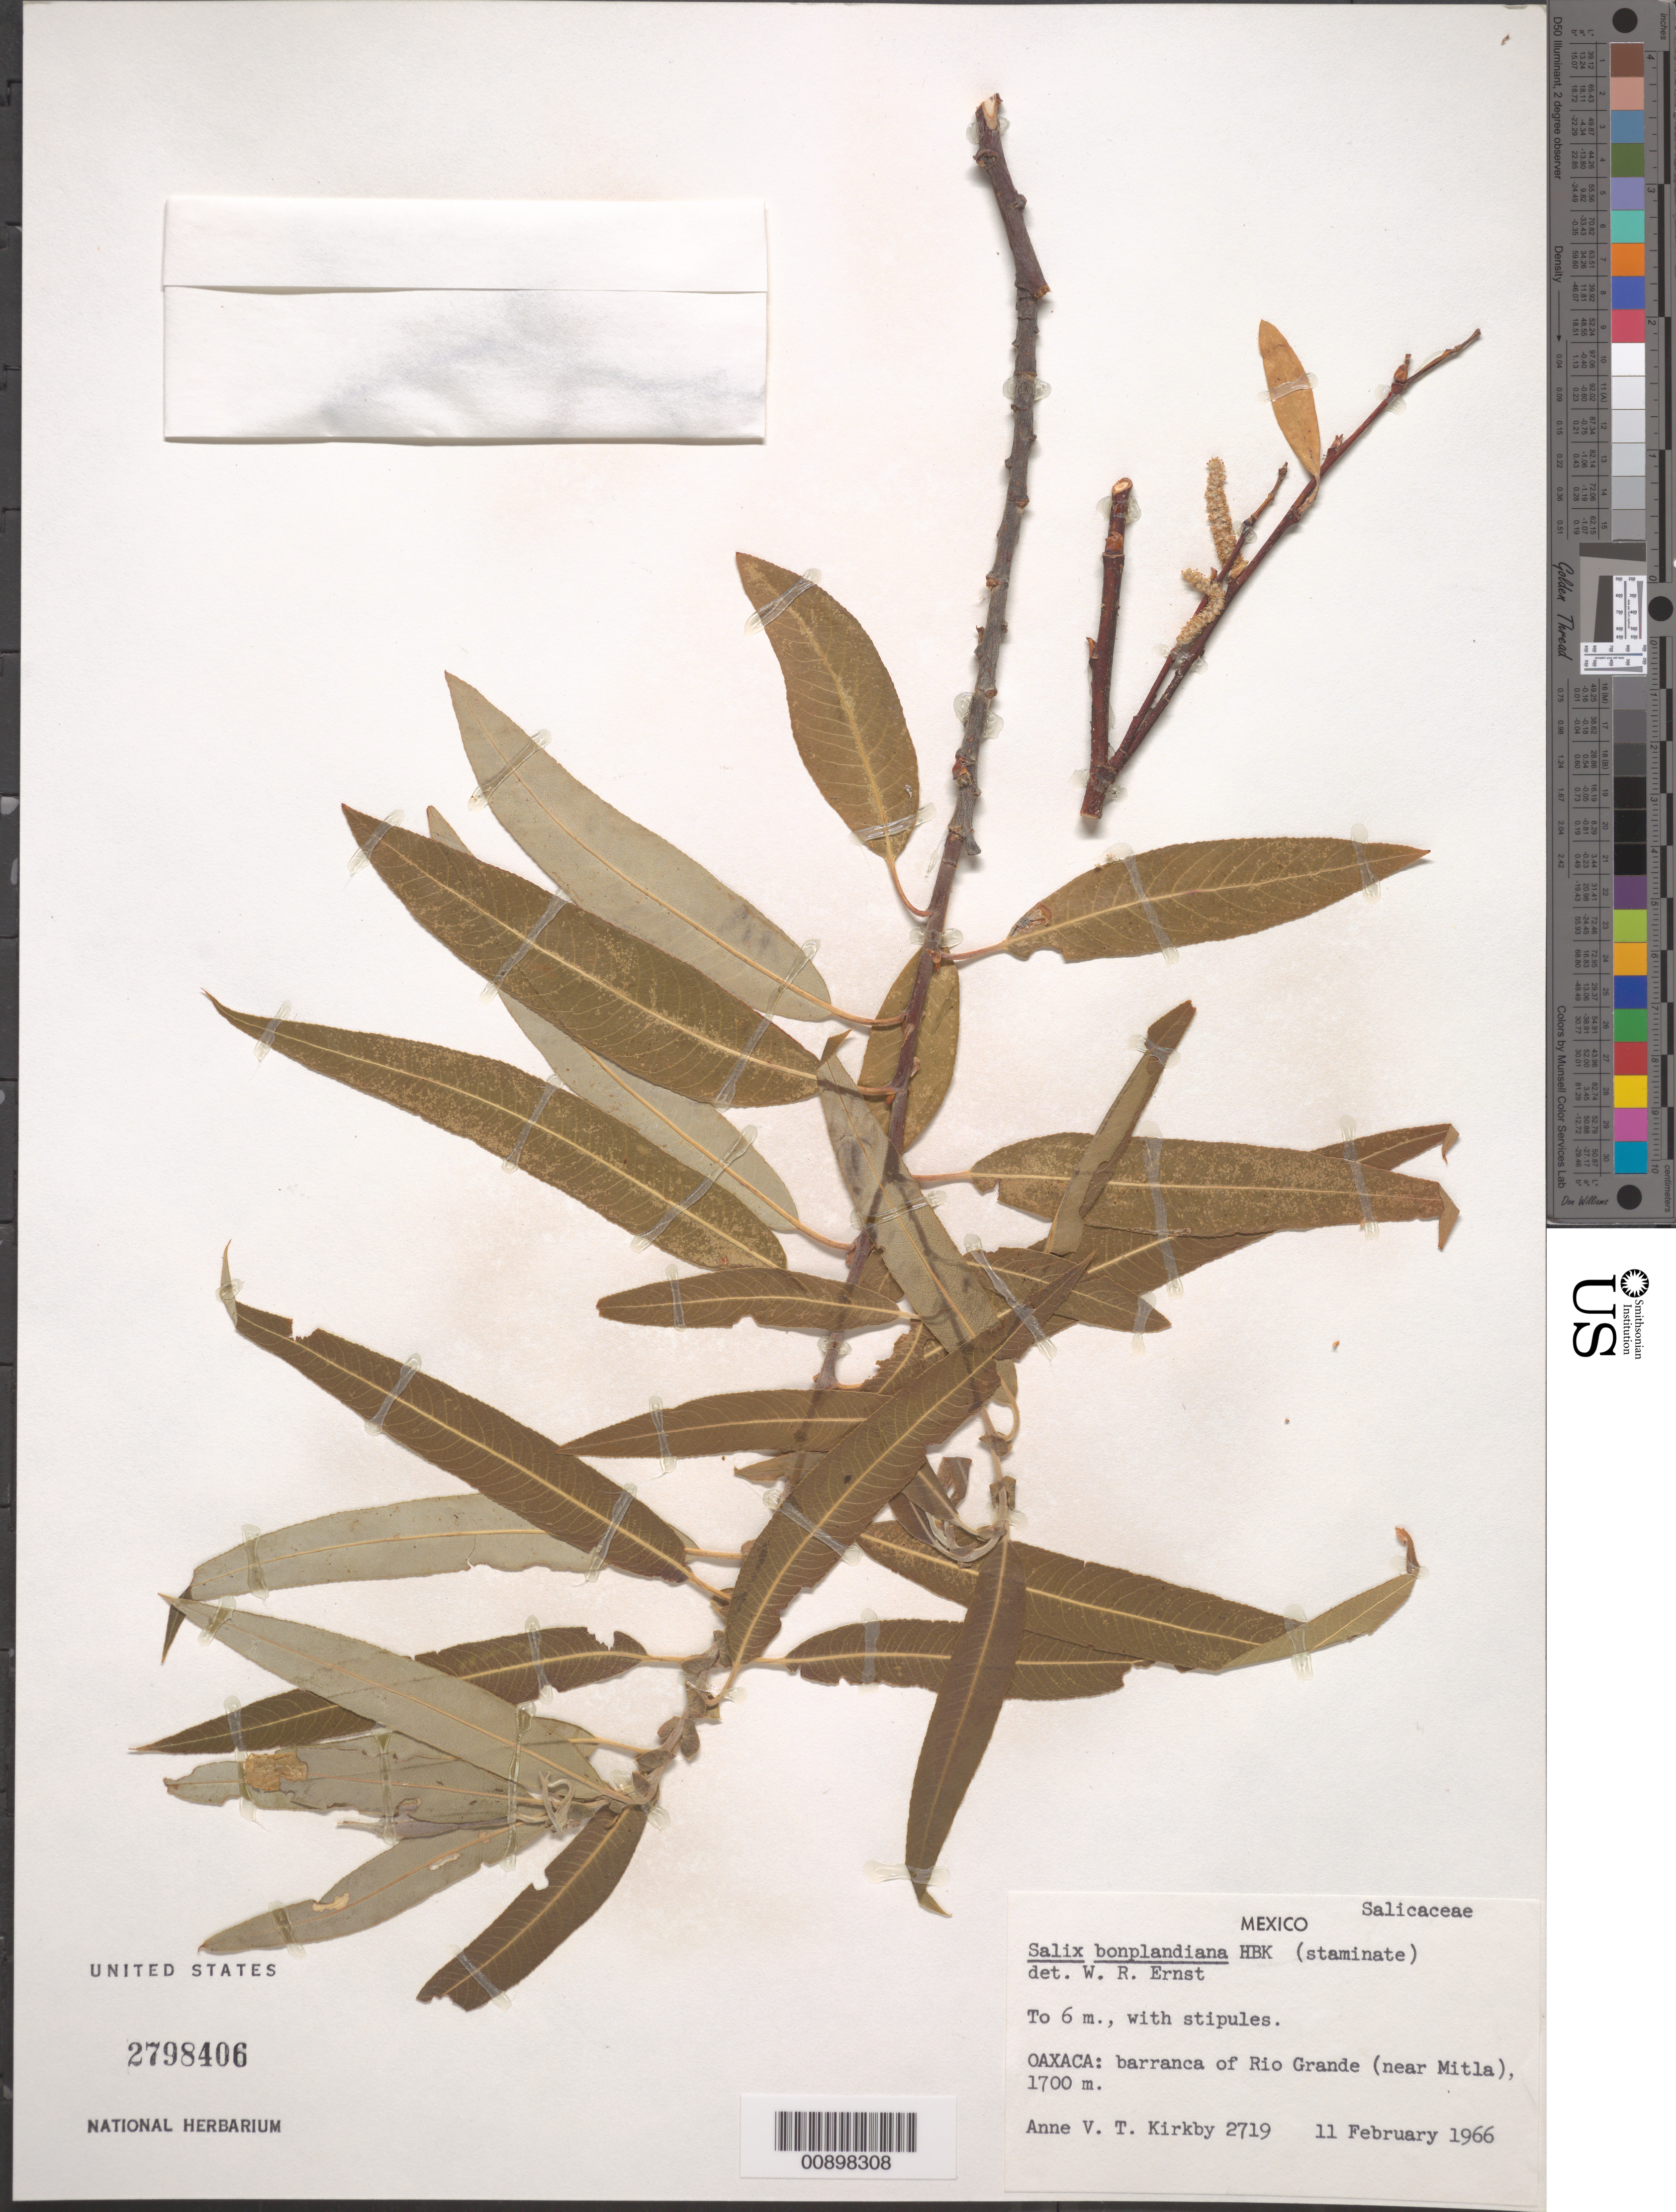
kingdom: Plantae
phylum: Tracheophyta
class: Magnoliopsida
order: Malpighiales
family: Salicaceae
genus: Salix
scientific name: Salix bonplandiana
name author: Kunth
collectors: A. Kirkby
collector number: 2719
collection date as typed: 11 Feb 1966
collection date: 1966-02-11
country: Mexico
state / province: Oaxaca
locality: Oaxaca: barranca of Río Grande (near Mitla).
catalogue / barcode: US 2798406